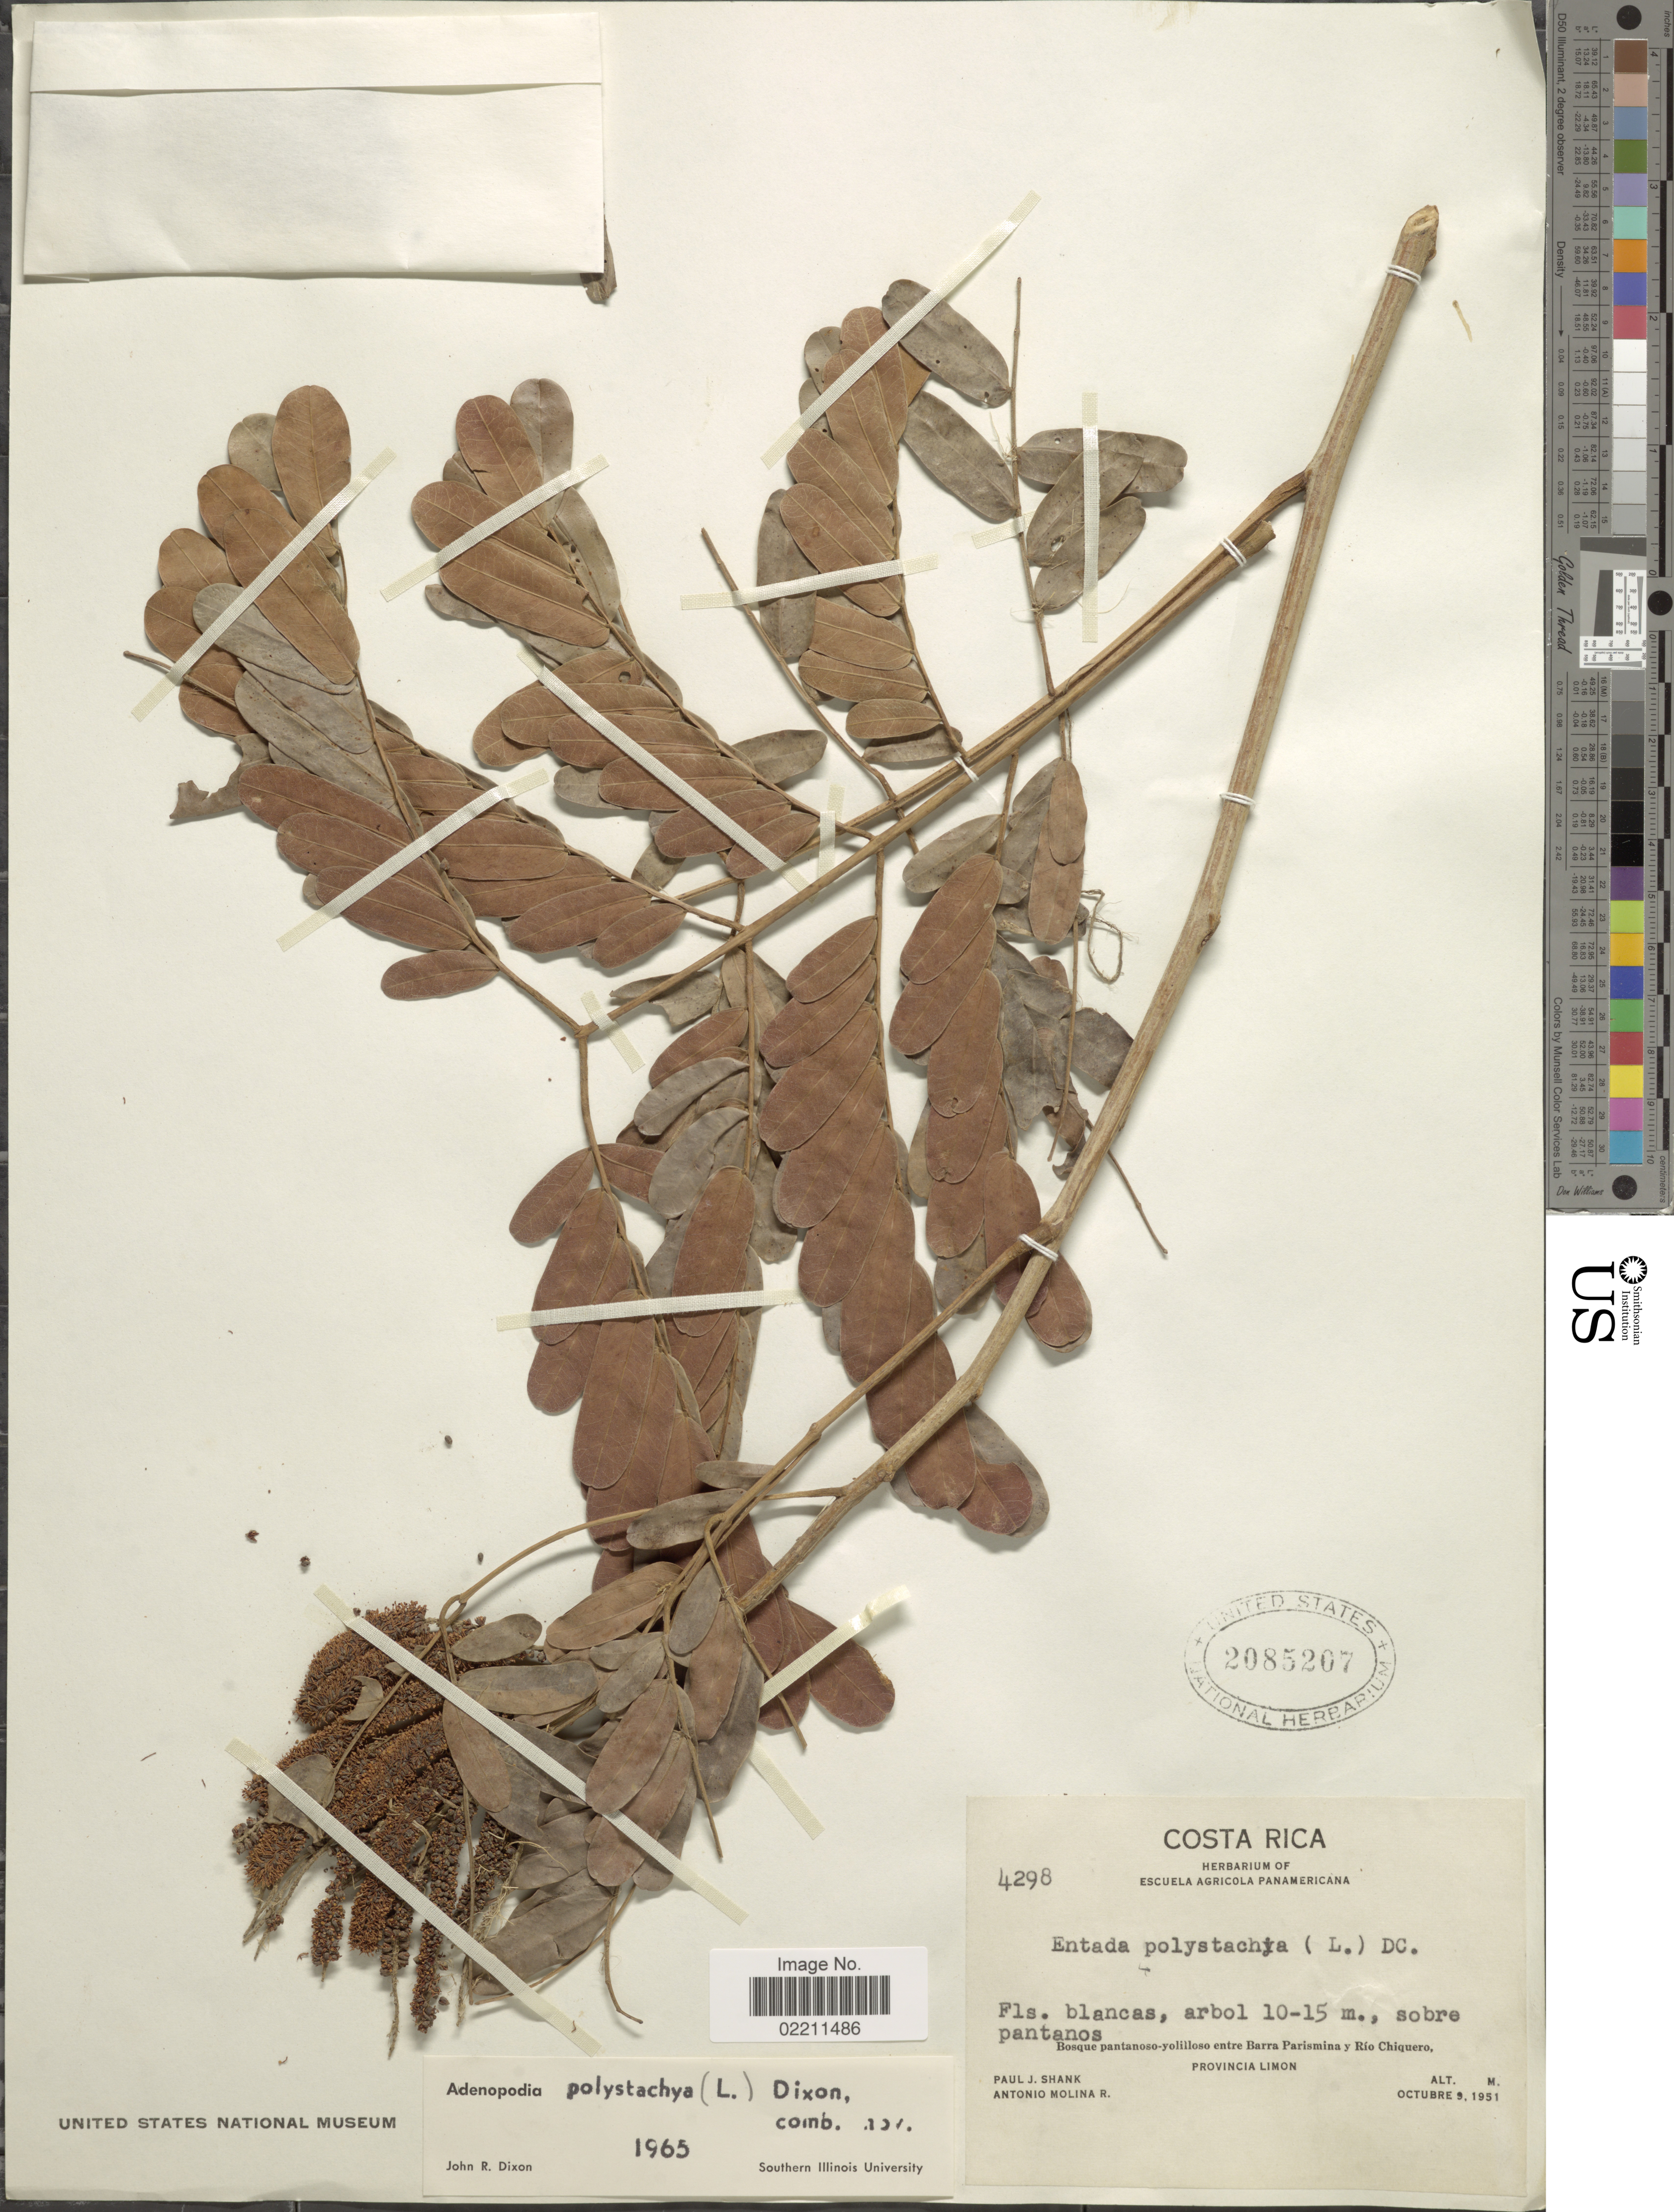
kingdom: Plantae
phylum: Tracheophyta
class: Magnoliopsida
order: Fabales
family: Fabaceae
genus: Entada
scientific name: Entada polystachya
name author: (L.) DC.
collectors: P. J. Shank & A. Molina R.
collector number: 4298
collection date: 1951-10-09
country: Costa Rica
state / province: Limón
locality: Bosque pantanoso-yolilloso entre Barra Parismina y Rio Chiquero. Provincia Limon.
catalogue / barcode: US 2085207